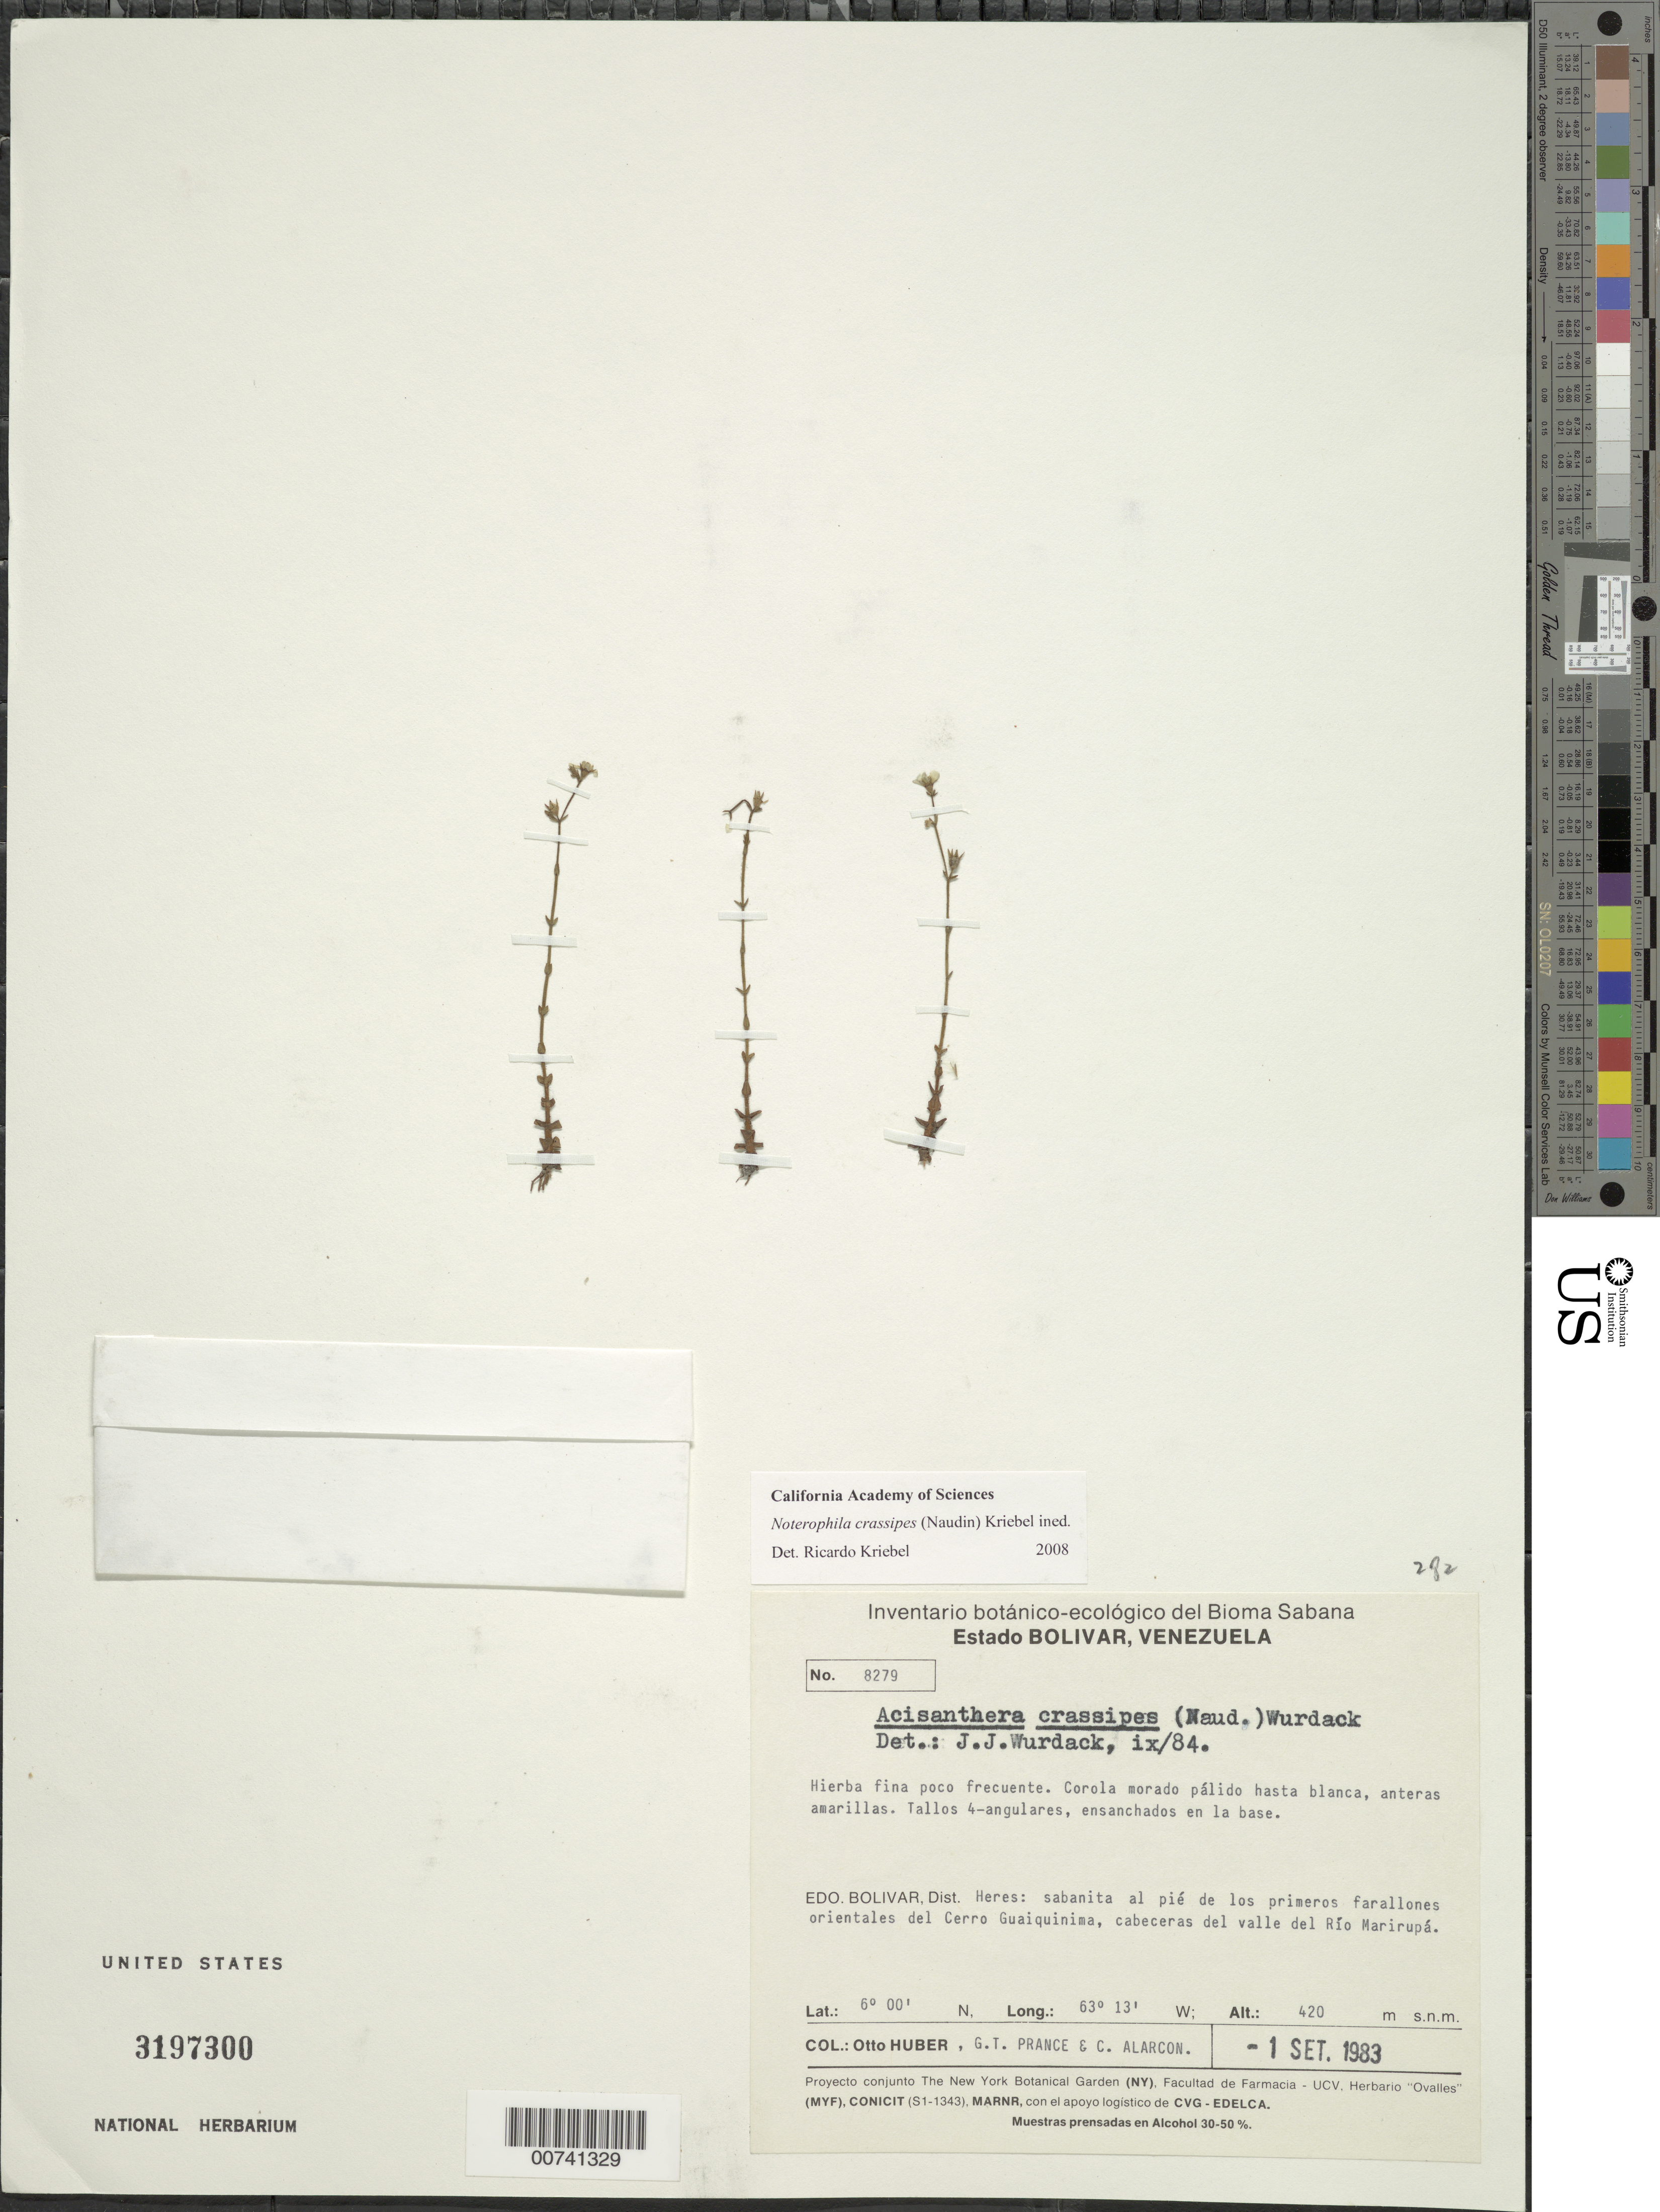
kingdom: Plantae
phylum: Tracheophyta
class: Magnoliopsida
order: Myrtales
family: Melastomataceae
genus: Noterophila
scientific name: Noterophila crassipes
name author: (Naudin) Kriebel & M.J. Rocha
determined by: Nunes da Silva, Diego, (RB), Jardim Botanico do Rio de Janeiro - Herbario (BRAZIL)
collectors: O. Huber, G. T. Prance & C. Alarcon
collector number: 8279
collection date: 1983-09-01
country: Venezuela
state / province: Bolivar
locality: Dist. Heres: sabanita al pié de los primeros farallones orientales del Cerro Guaiquinima, cabeceras del valle del Río Marirupá.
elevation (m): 420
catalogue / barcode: US 3197300